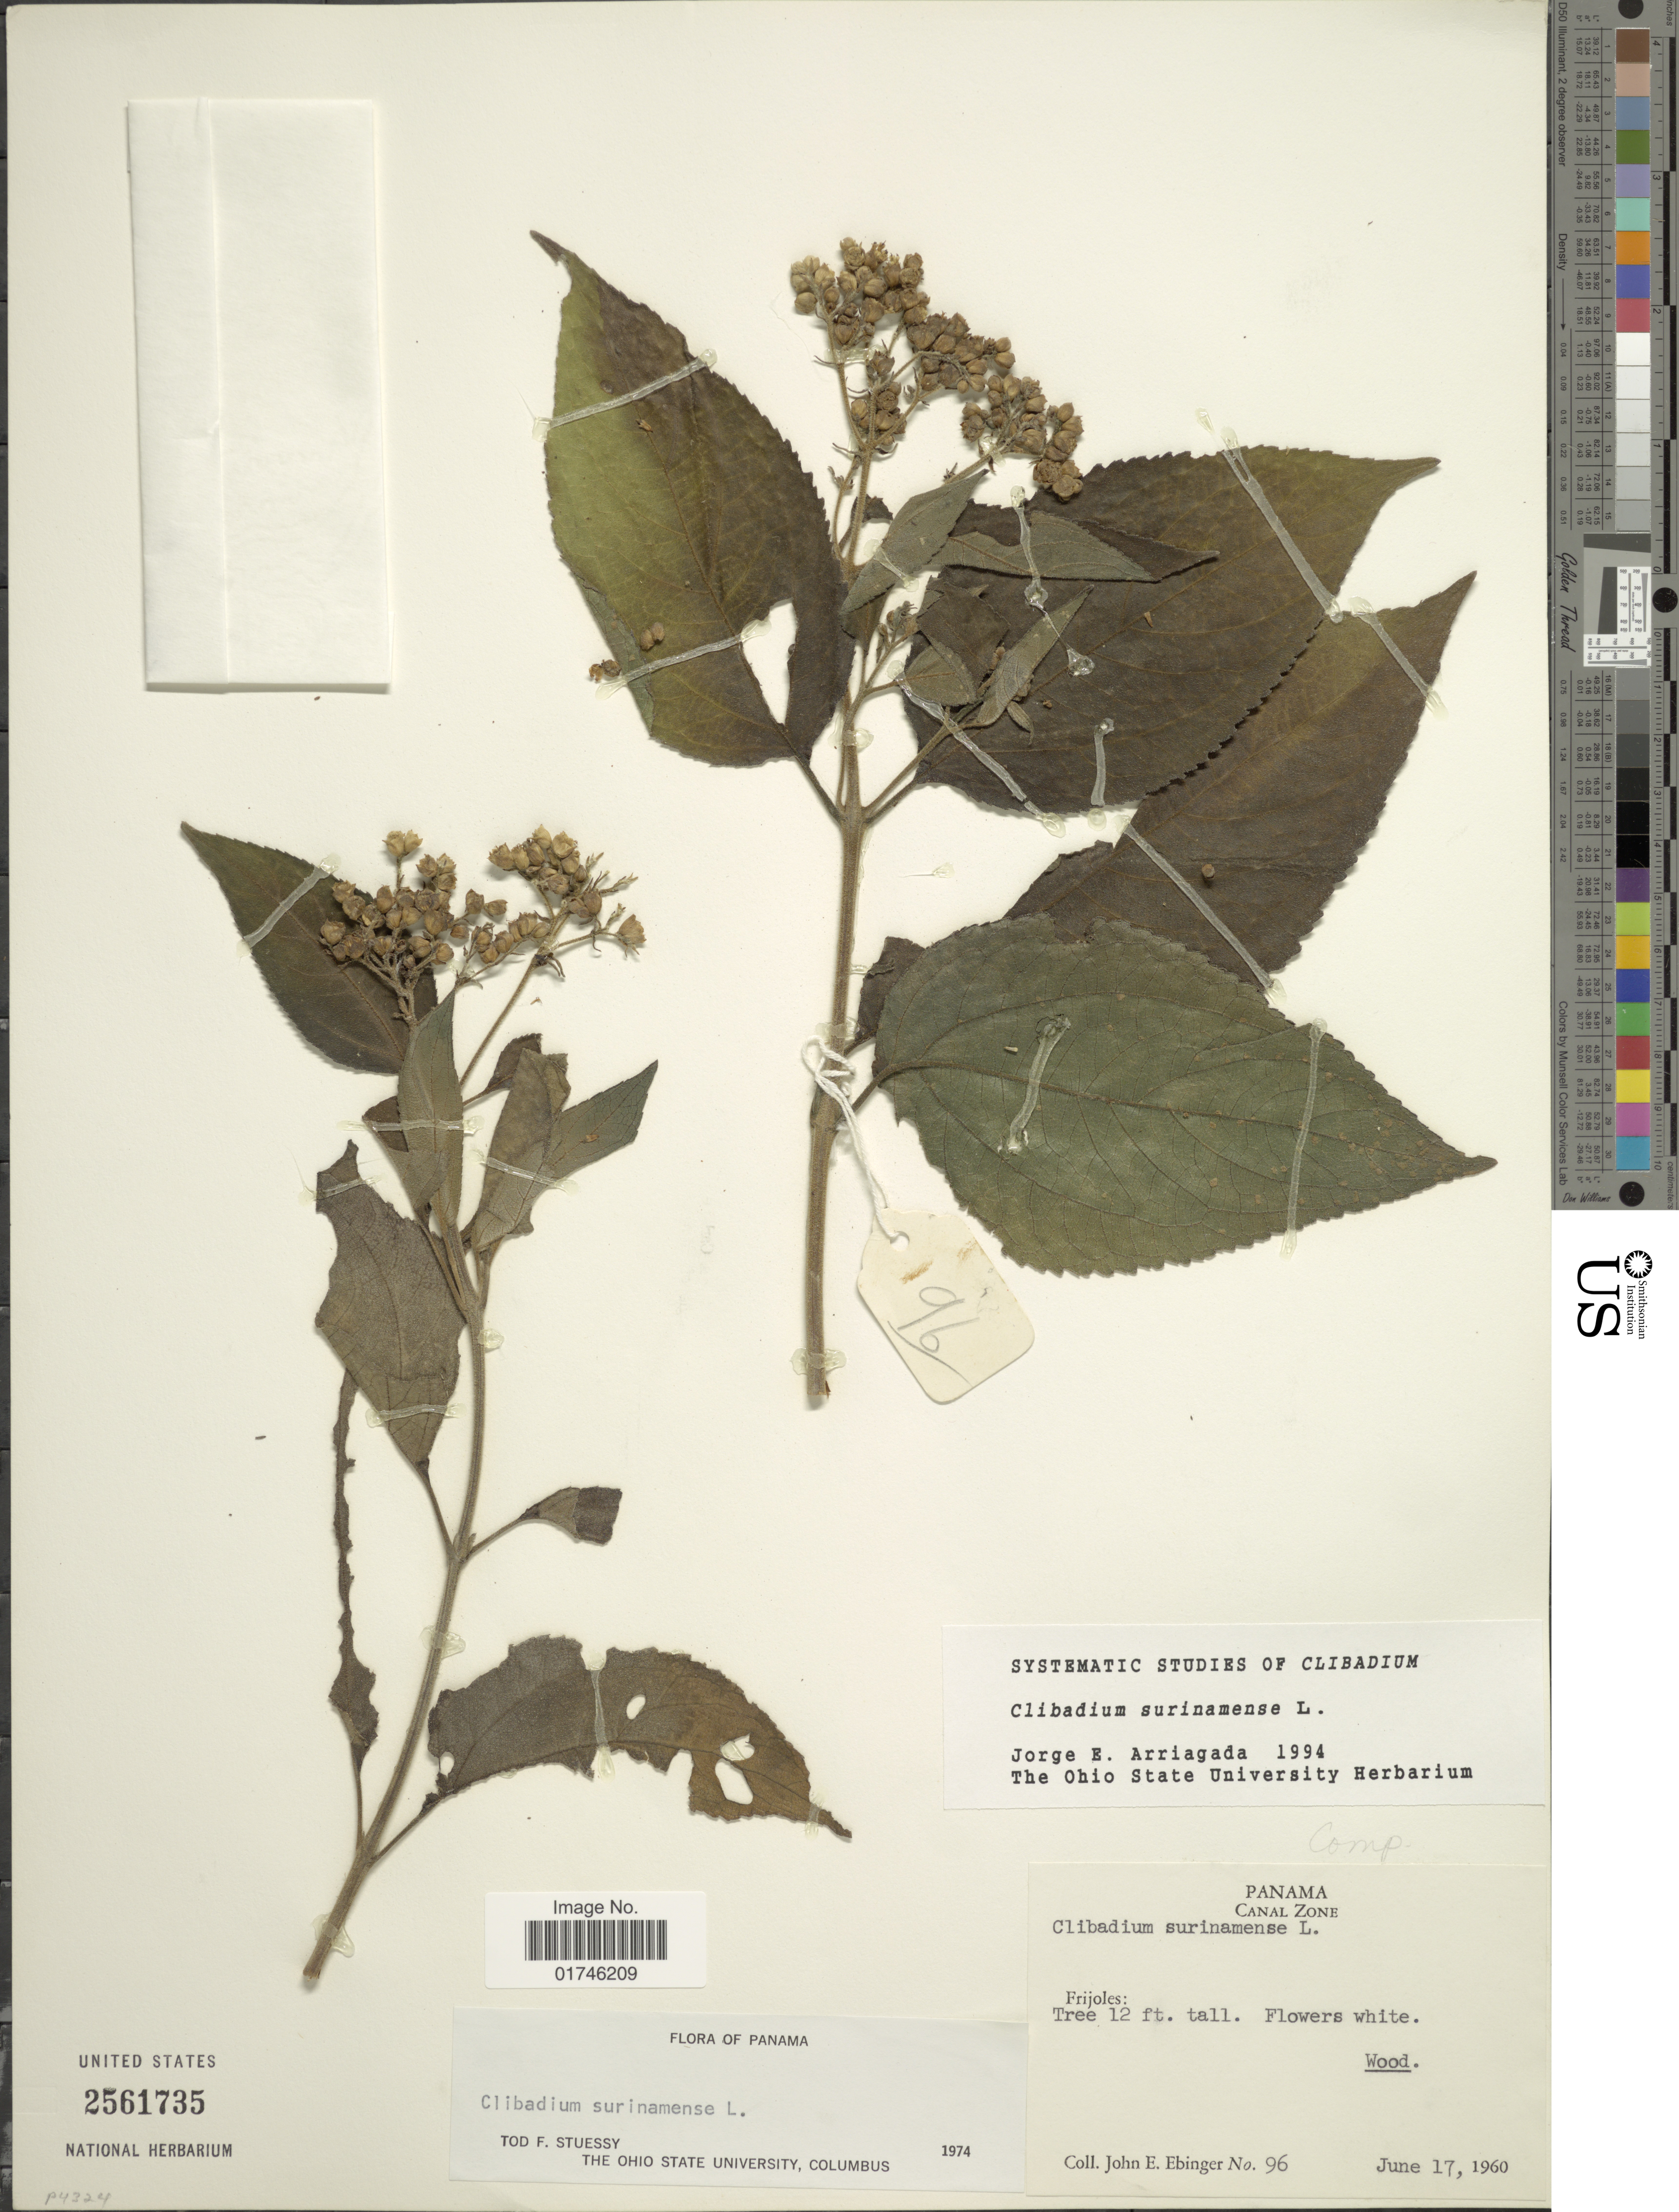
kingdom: Plantae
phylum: Tracheophyta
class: Magnoliopsida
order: Asterales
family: Asteraceae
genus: Clibadium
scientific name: Clibadium surinamense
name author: L.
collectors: J. Ebinger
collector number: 96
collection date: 1960-06-17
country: Panama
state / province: Colón / Panamá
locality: Canal Zone. Frijoles.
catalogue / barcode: US 2561735